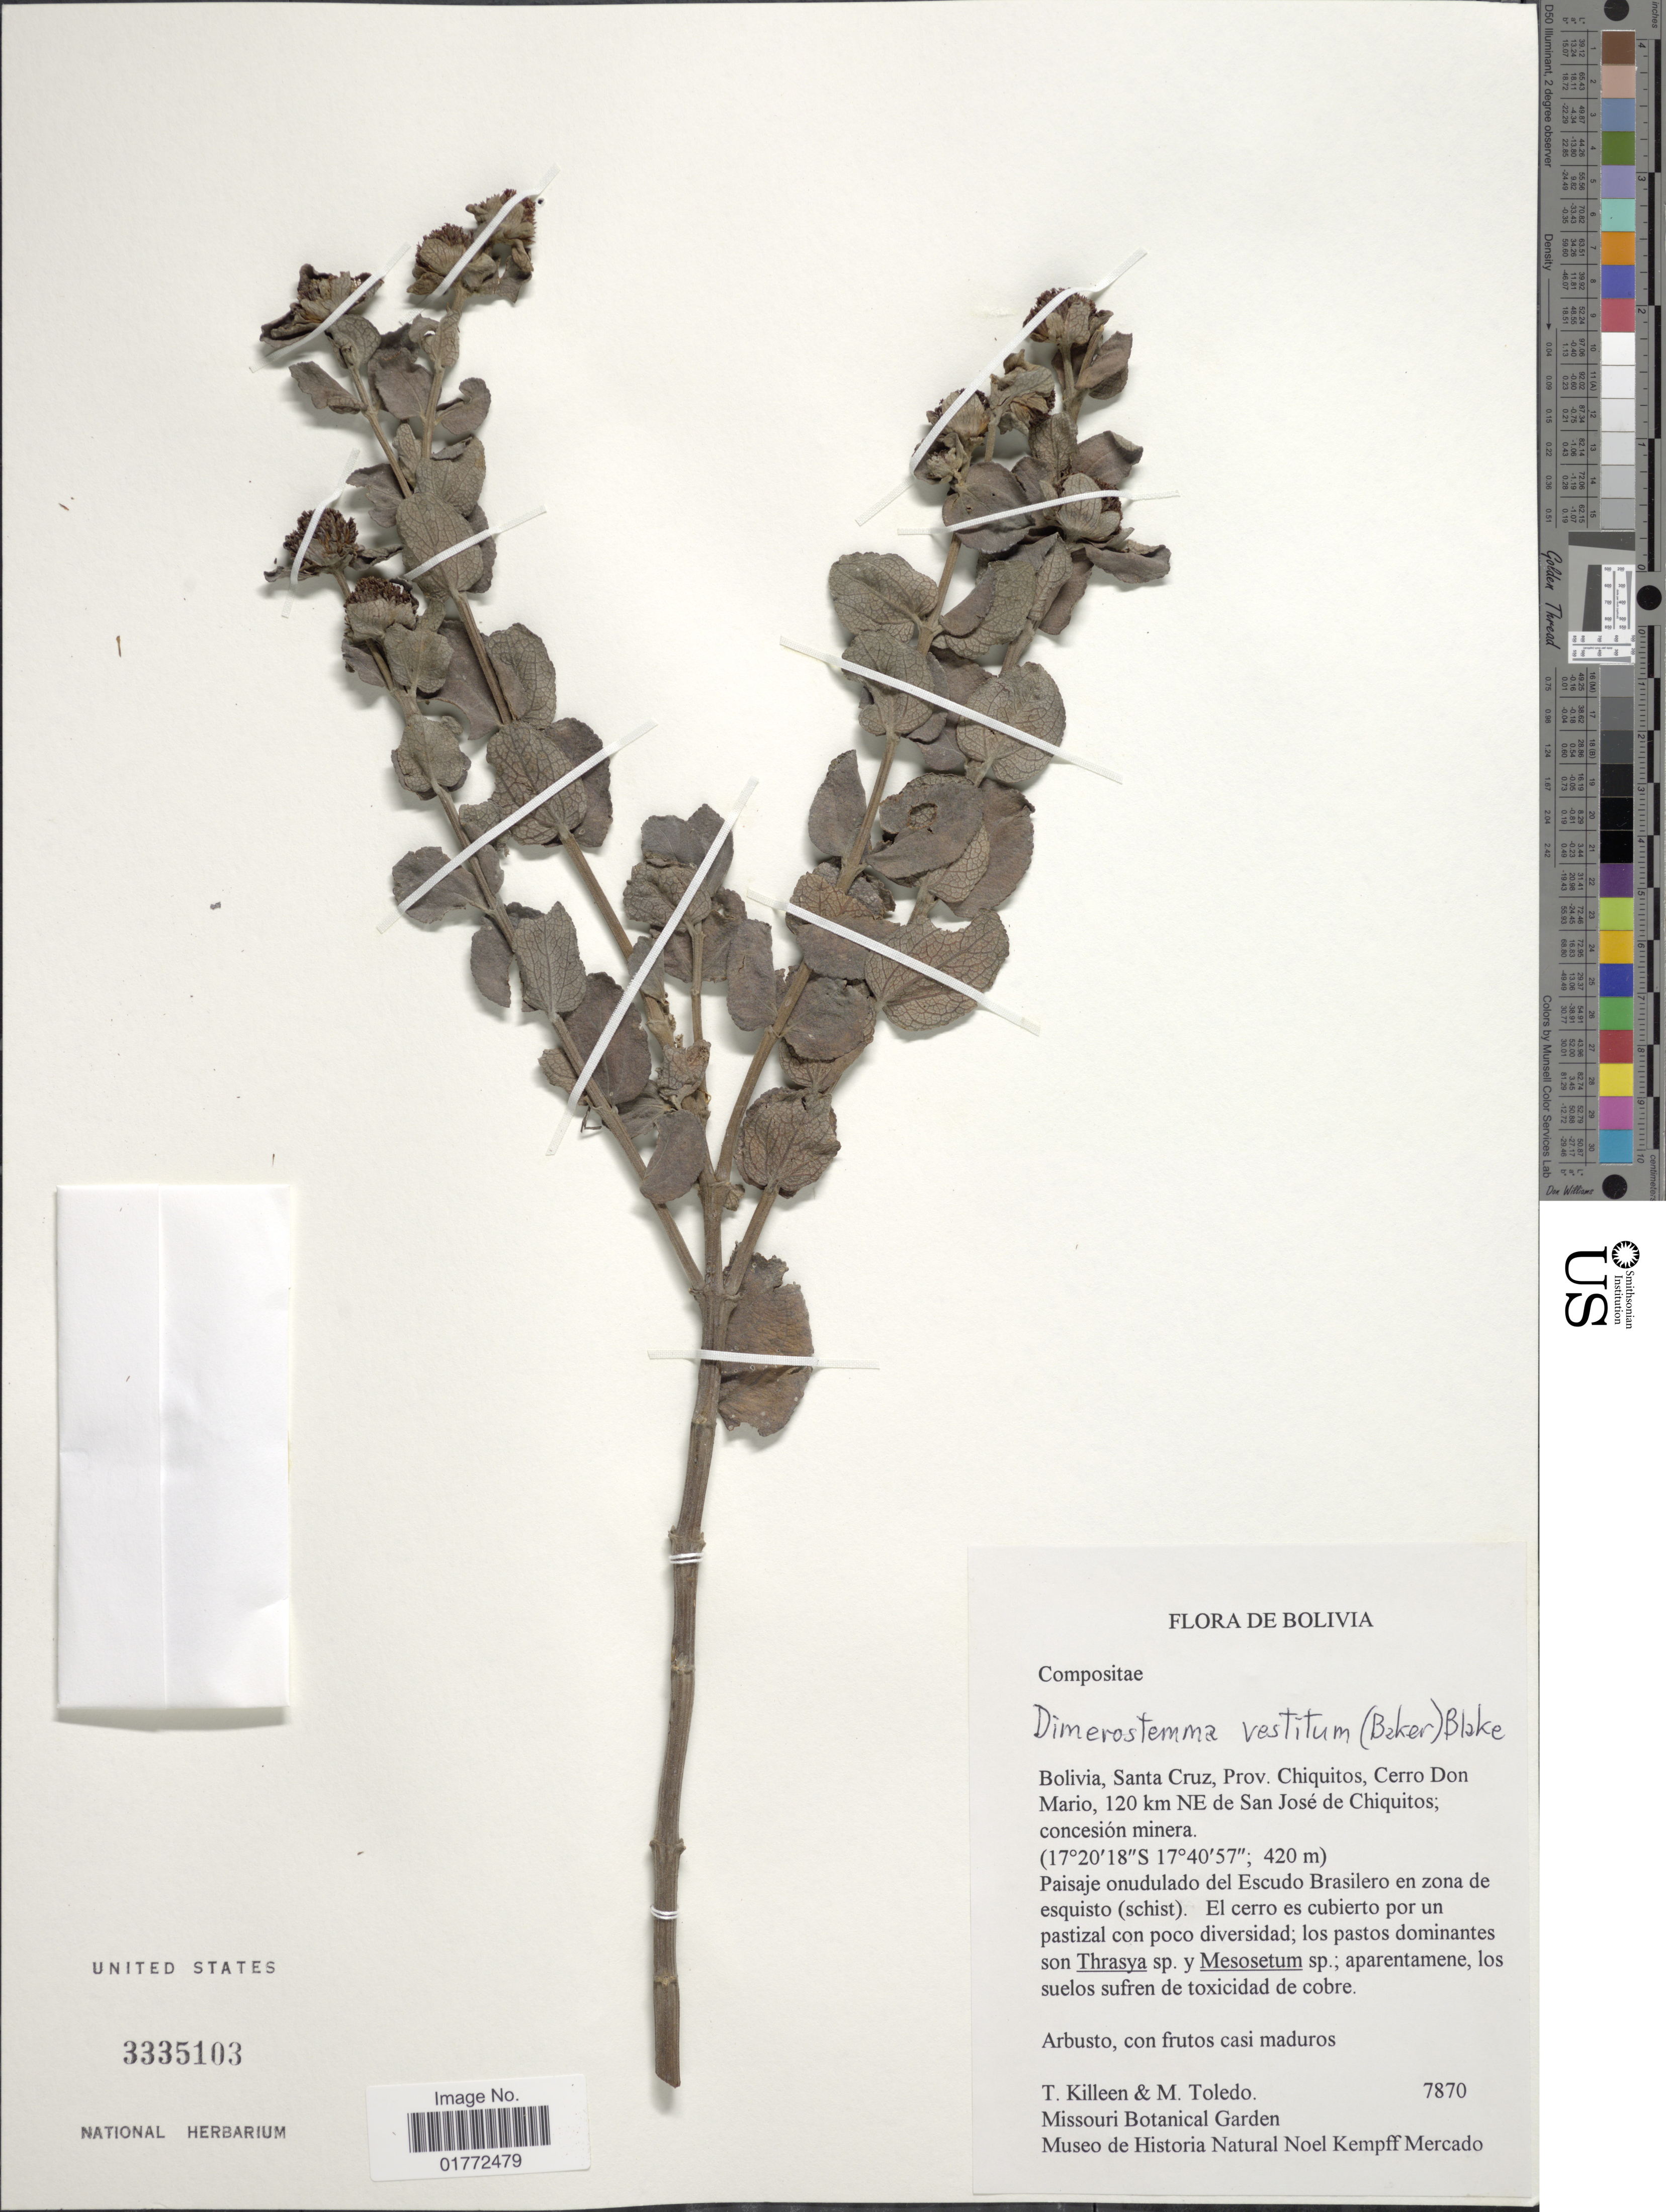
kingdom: Plantae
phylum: Tracheophyta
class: Magnoliopsida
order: Asterales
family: Asteraceae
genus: Dimerostemma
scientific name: Dimerostemma vestitum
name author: (Baker) S.F. Blake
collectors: T. J. Killeen & M. Toledo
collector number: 7870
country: Bolivia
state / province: Santa Cruz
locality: Prov. Chiquitos, Cerro Don Mario, 120 km NE de San Jose de Chiquitos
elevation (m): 420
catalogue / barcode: US 3335103